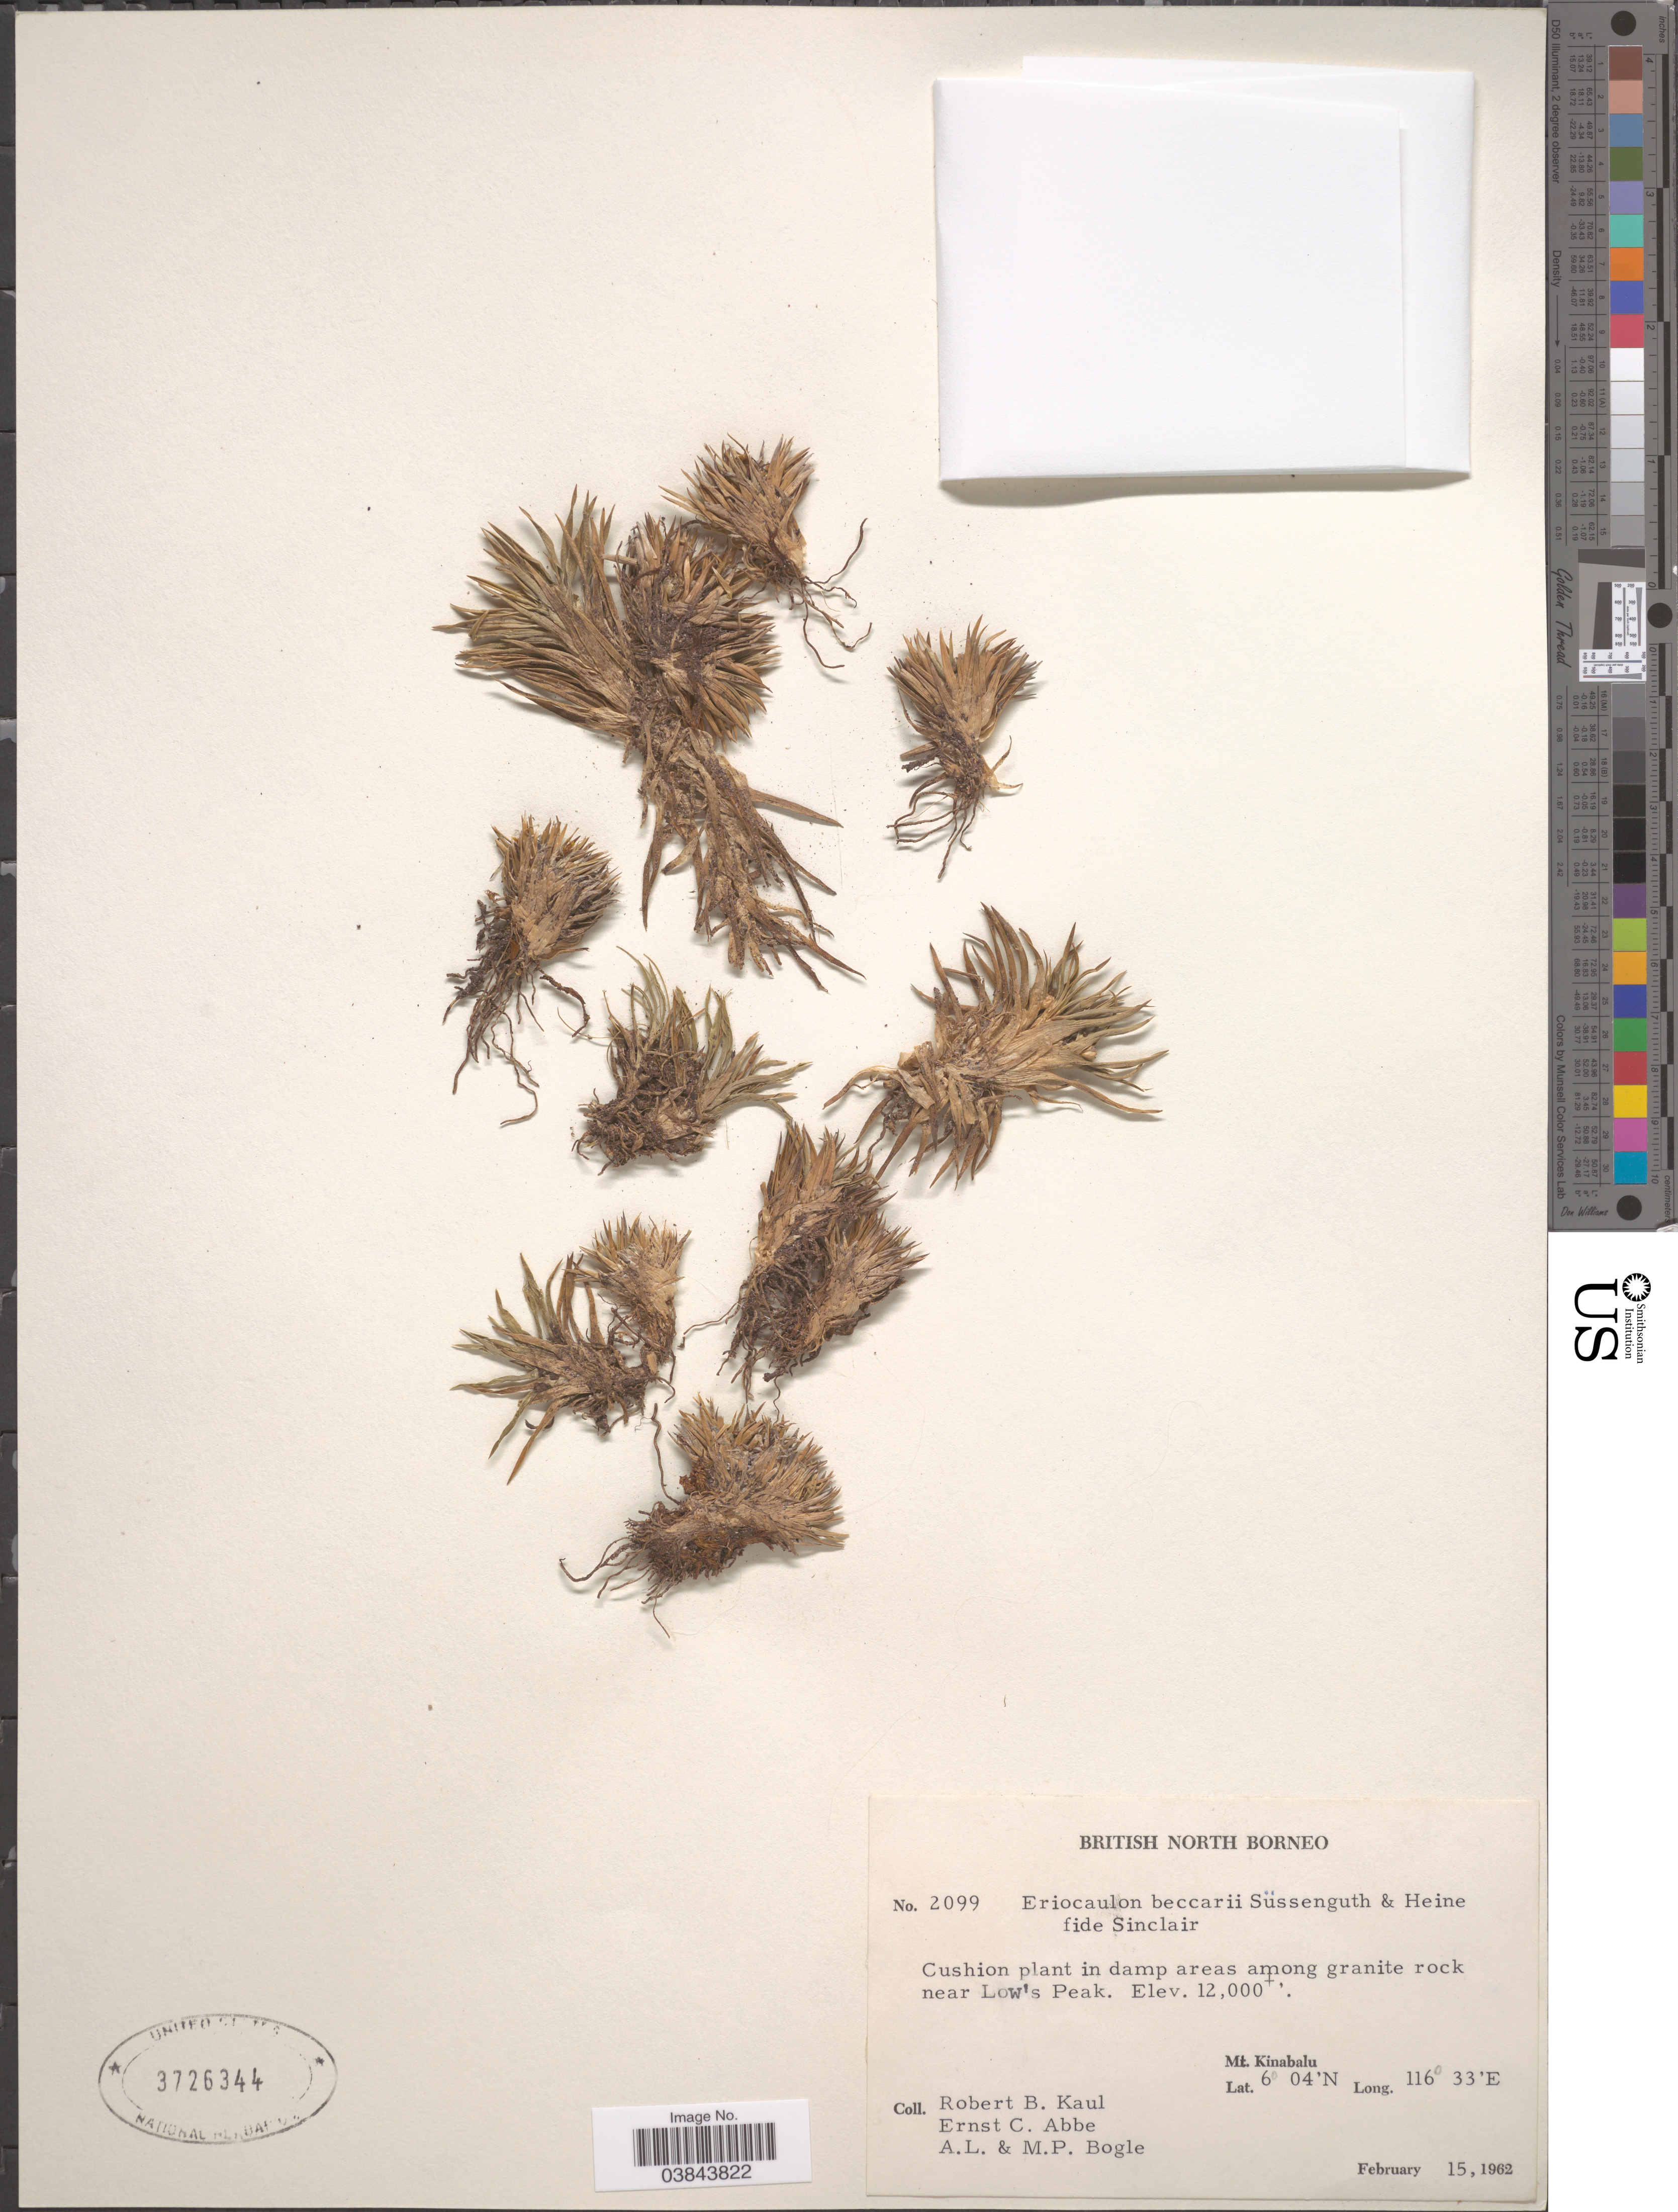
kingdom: Plantae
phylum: Tracheophyta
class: Liliopsida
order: Poales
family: Eriocaulaceae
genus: Eriocaulon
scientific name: Eriocaulon beccarii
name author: Suess. & Heine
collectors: R. Kaul, E. C. Abbe, Bogle, A.L. & M. Bogle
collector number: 2099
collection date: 1962-02-15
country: Malaysia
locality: British North Borneo. Cushion plant in damp areas among granite rock near Low's Peak. Mt. Kinabalu.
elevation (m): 3658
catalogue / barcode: US 3726344